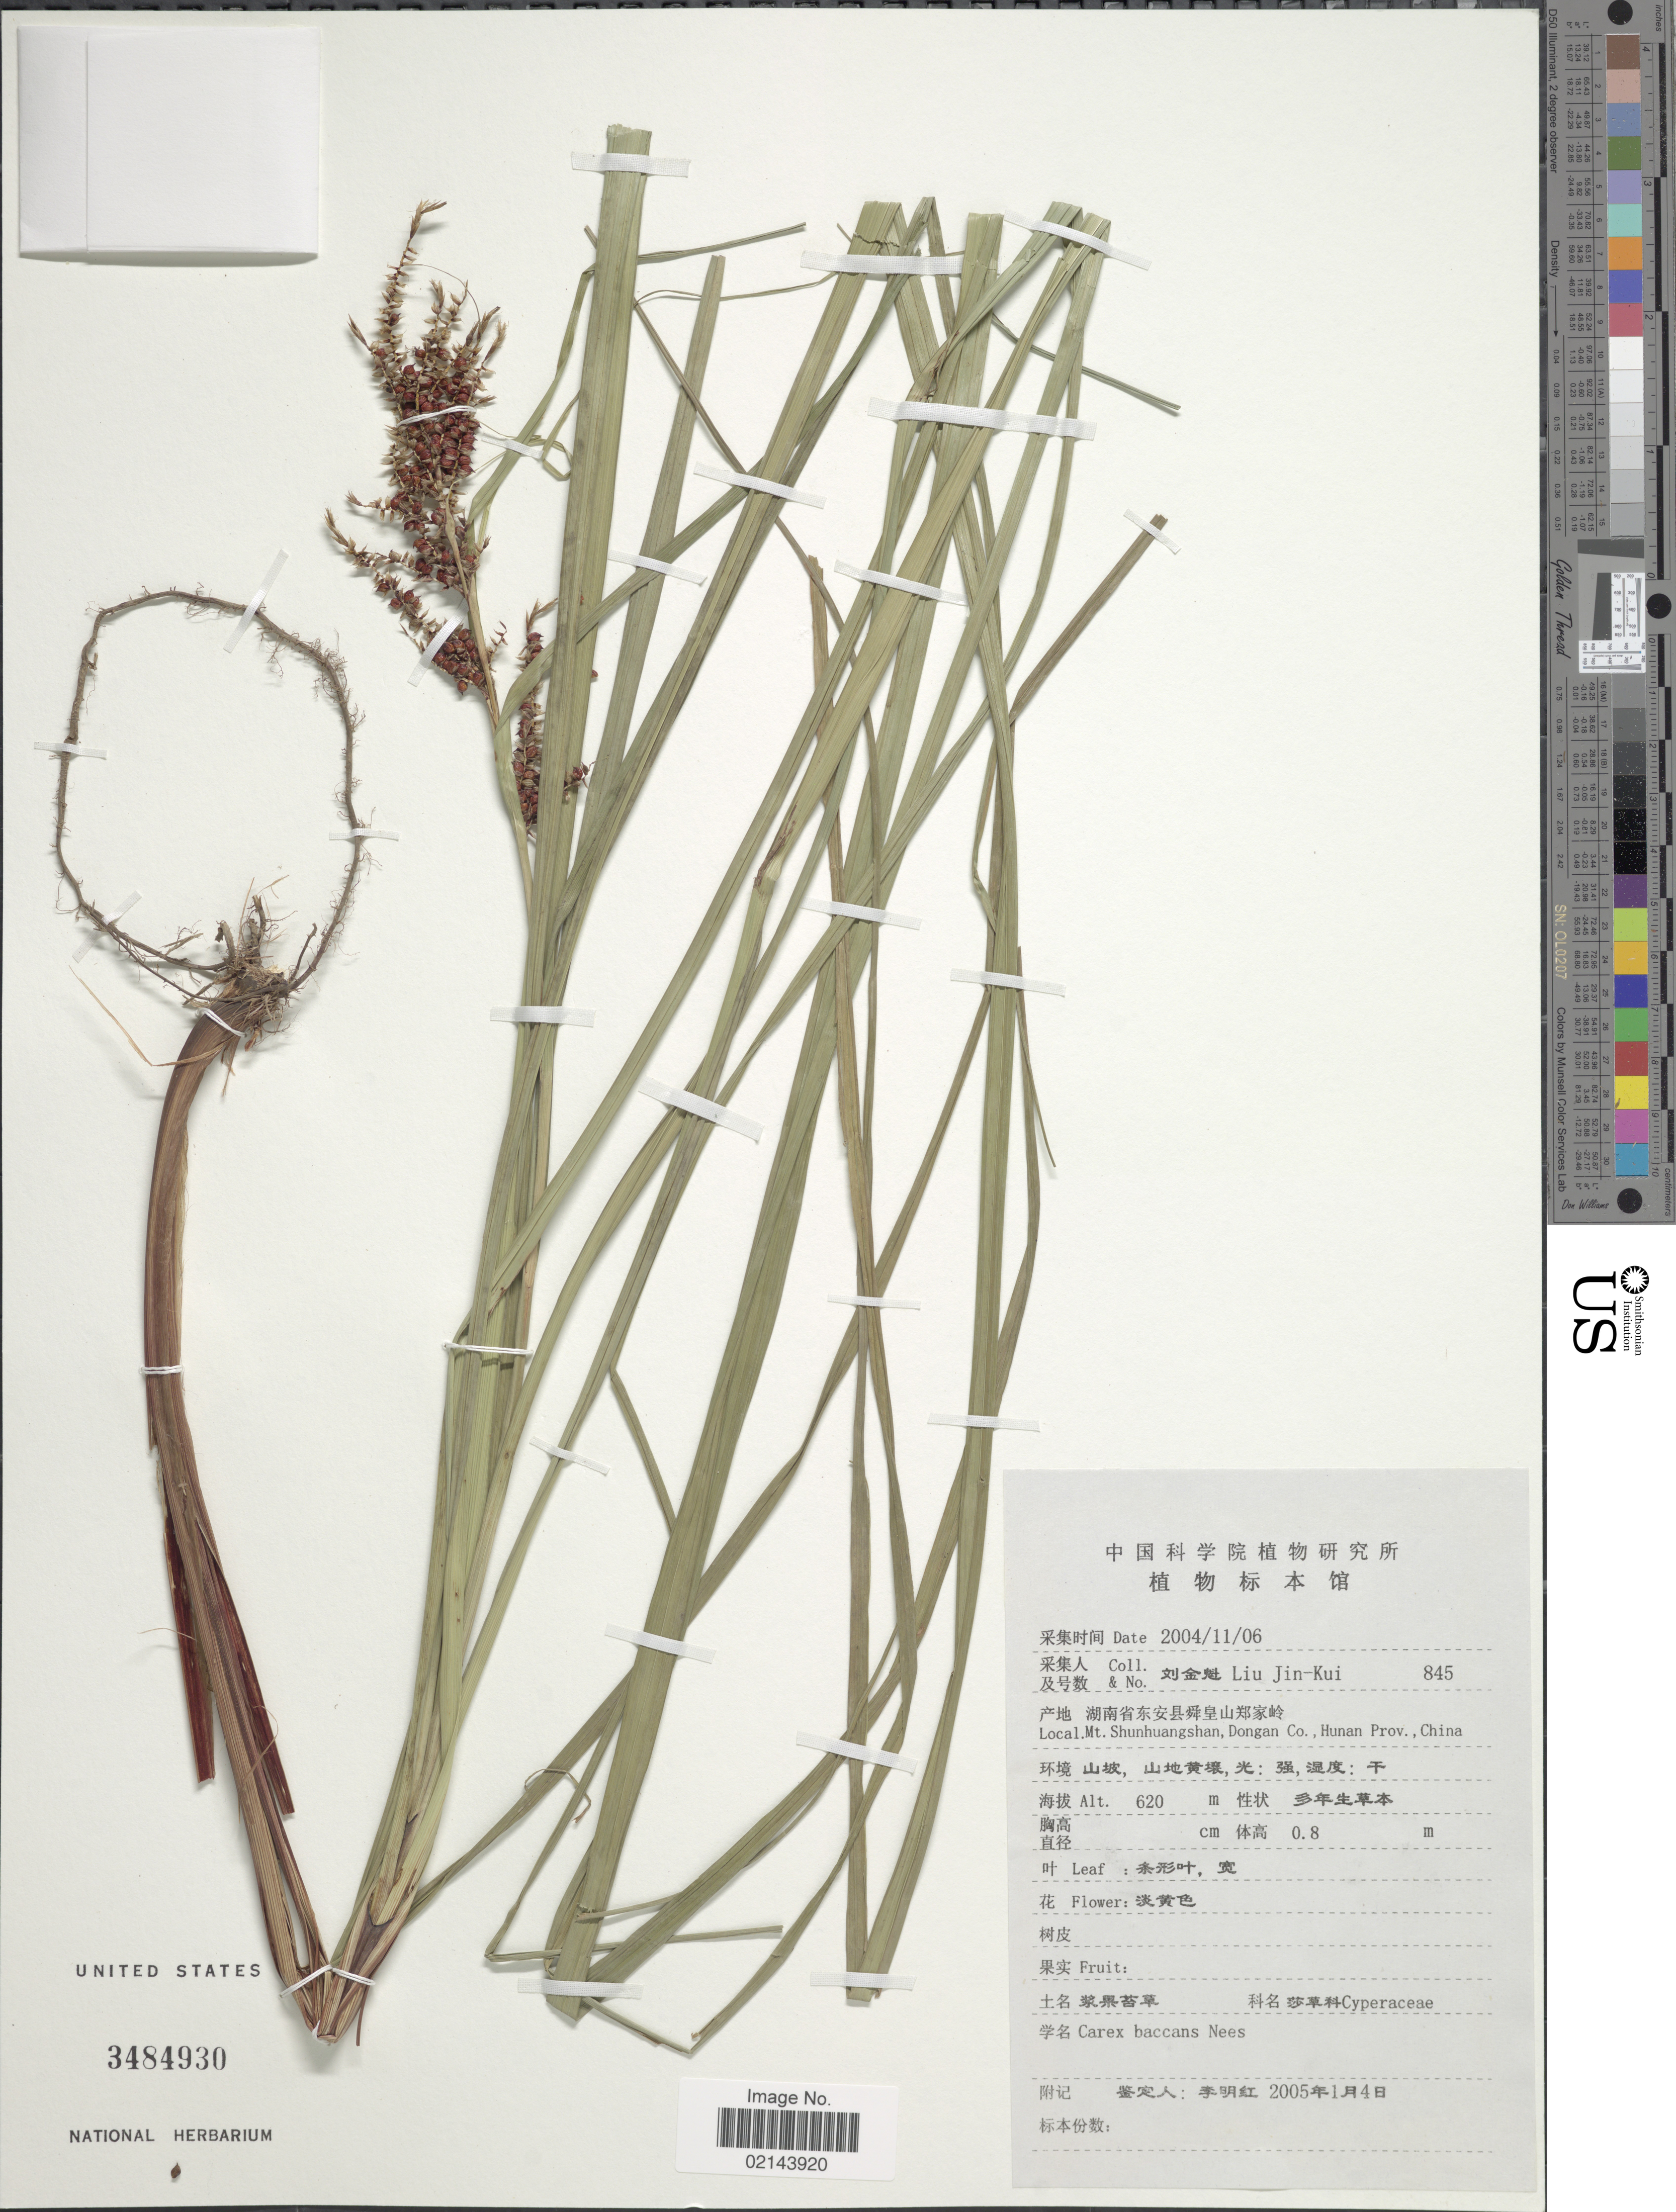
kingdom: Plantae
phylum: Tracheophyta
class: Liliopsida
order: Poales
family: Cyperaceae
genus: Carex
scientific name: Carex baccans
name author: Nees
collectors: Liu Jin-Kui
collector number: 845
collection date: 2004-11-06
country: China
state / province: Hunan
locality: Mt. Shunhuangshan, Dongan Co.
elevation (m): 620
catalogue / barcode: US 3484930